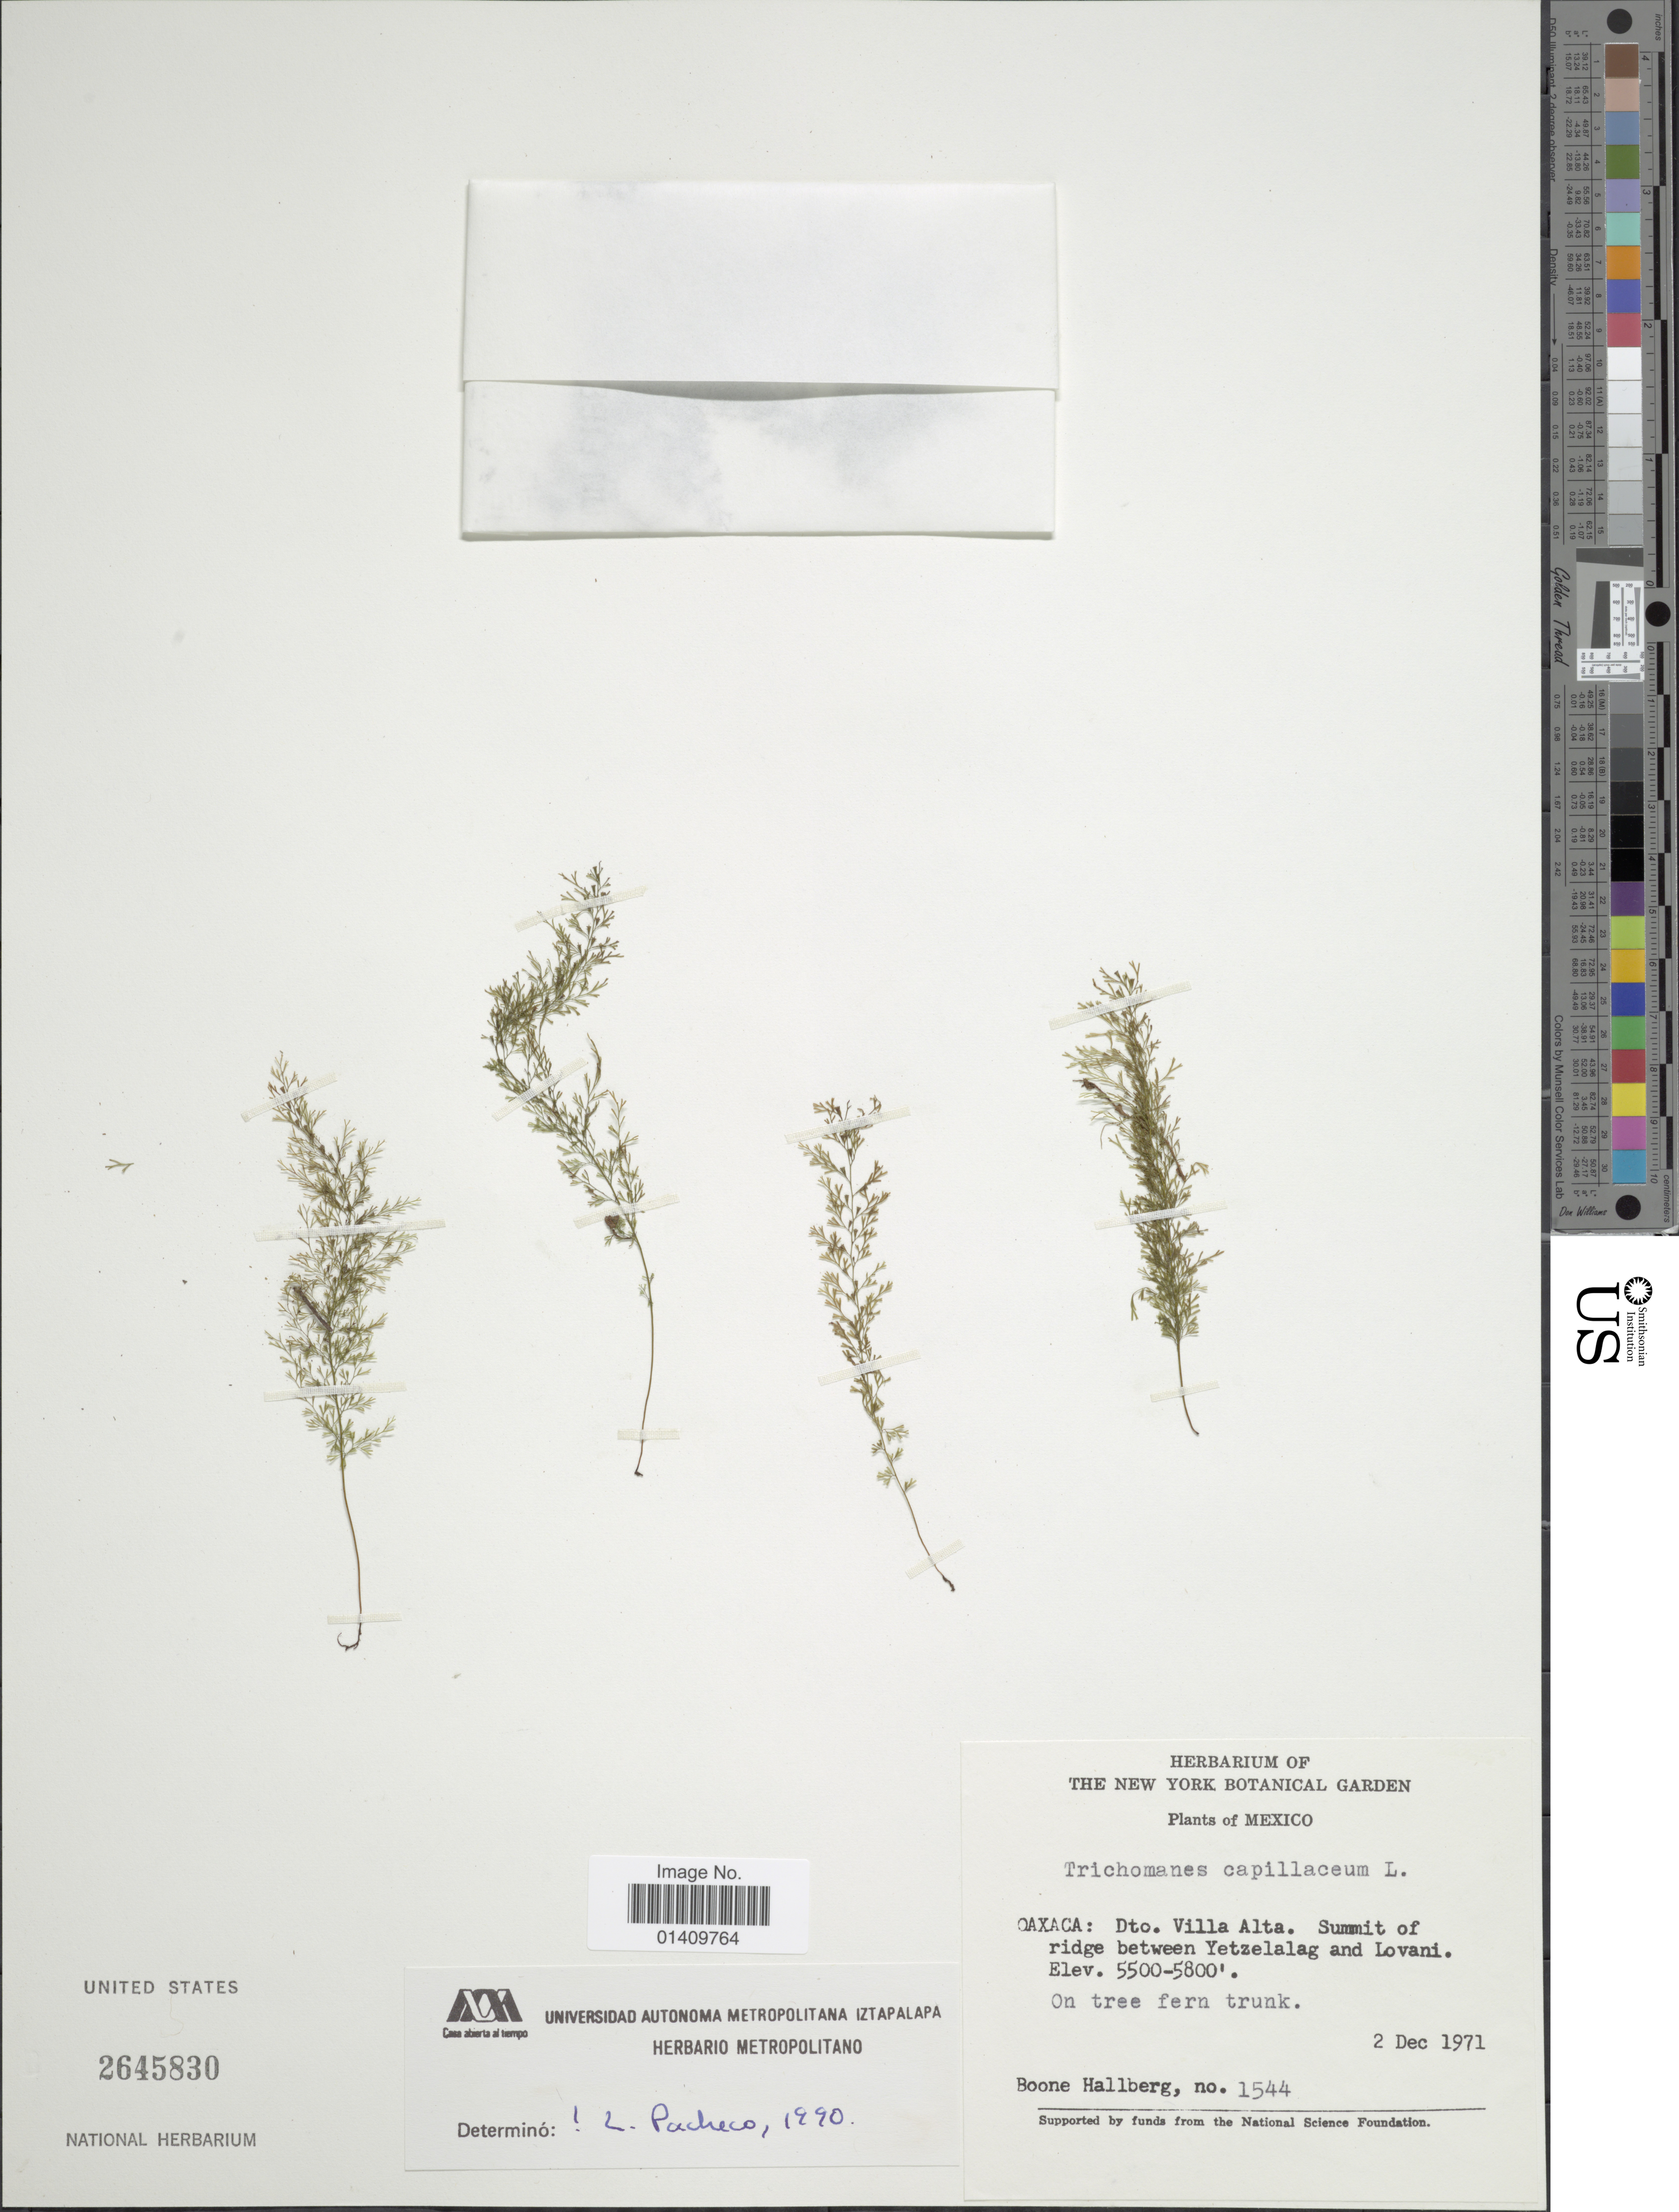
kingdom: Plantae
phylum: Tracheophyta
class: Polypodiopsida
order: Hymenophyllales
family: Hymenophyllaceae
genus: Polyphlebium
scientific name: Polyphlebium capillaceum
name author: (L.) Ebihara & Dubuisson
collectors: B. Hallberg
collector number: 1544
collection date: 1971-12-02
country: Mexico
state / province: Oaxaca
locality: Oaxaca: Dto. Villa Alta. Summit of ridge between Yetzelalag and Lovani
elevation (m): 1676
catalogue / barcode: US 3645830